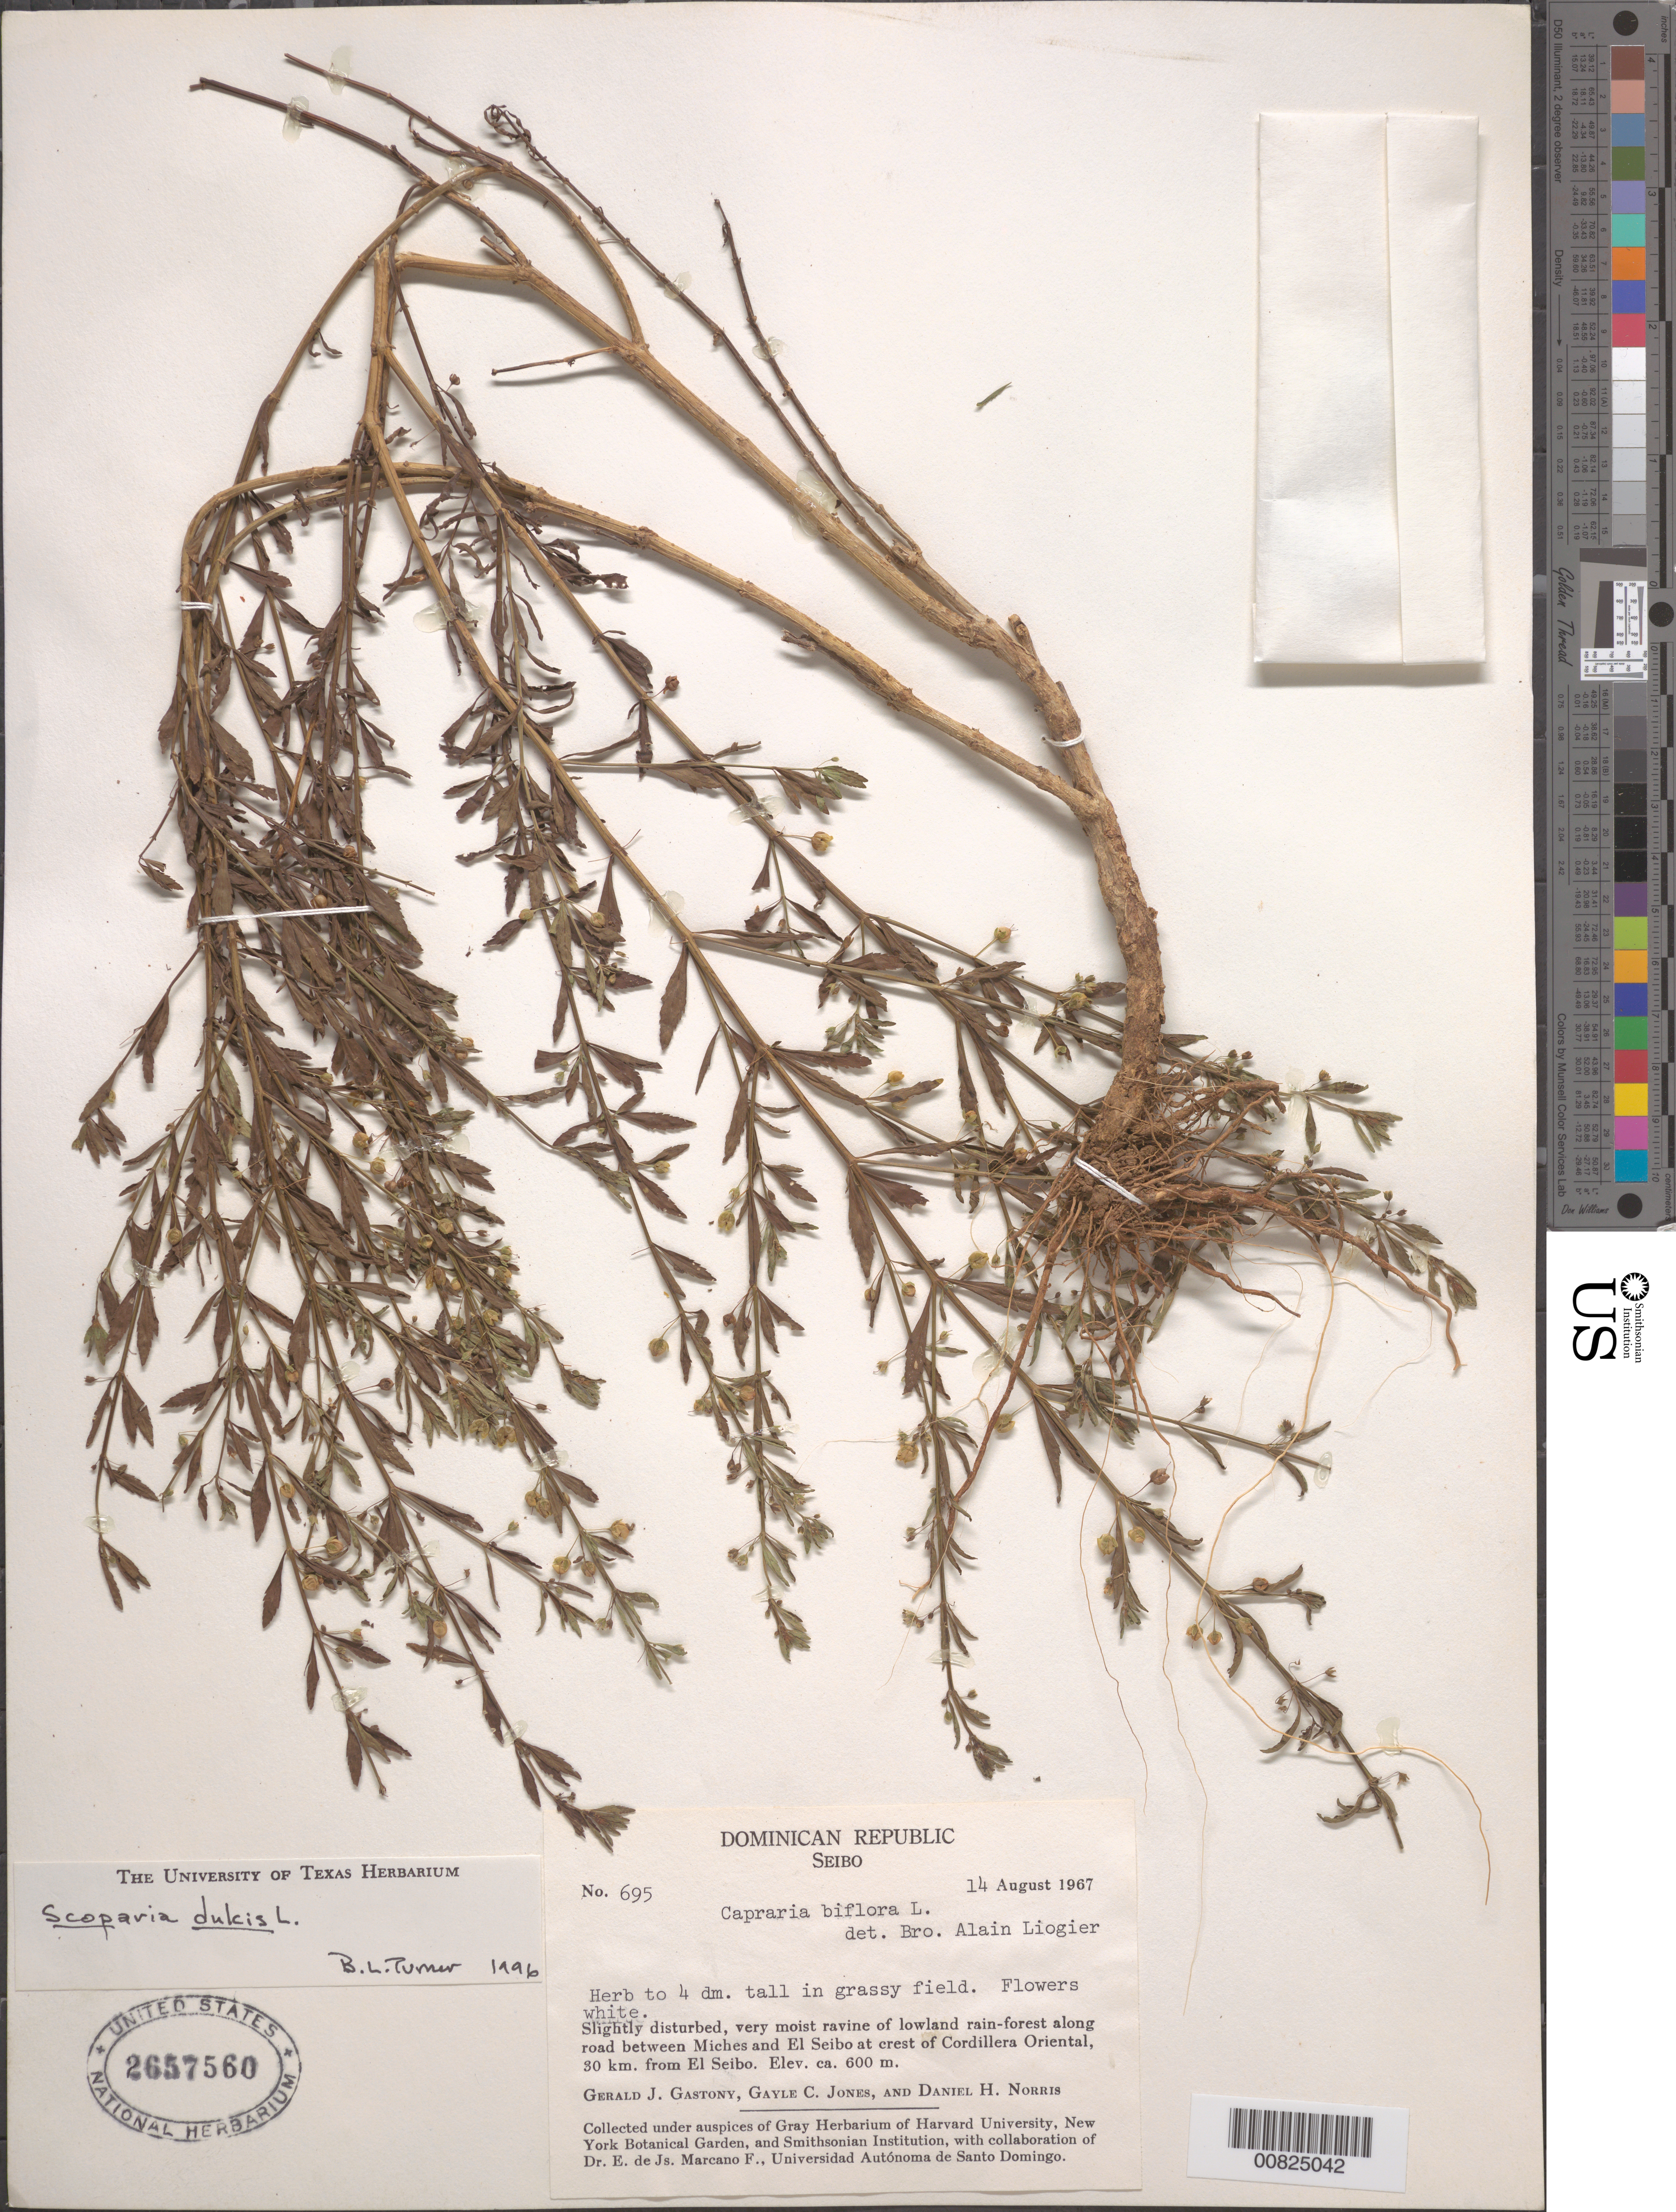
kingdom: Plantae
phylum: Tracheophyta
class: Magnoliopsida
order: Lamiales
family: Plantaginaceae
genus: Scoparia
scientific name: Scoparia dulcis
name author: L.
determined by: Turner, B. L.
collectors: G. Gastony, G. C. Jones & D. H. Norris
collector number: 695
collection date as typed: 14 Aug 1967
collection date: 1967-08-14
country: Dominican Republic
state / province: El Seibo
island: Hispaniola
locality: Along road between Miches and El Seibo at crest of Cordillera Oriental, 30 km. from El Seibo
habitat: In grassy field, in slightly disturbed, very moist ravine of lowland rain-forest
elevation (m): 600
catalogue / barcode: US 2657560